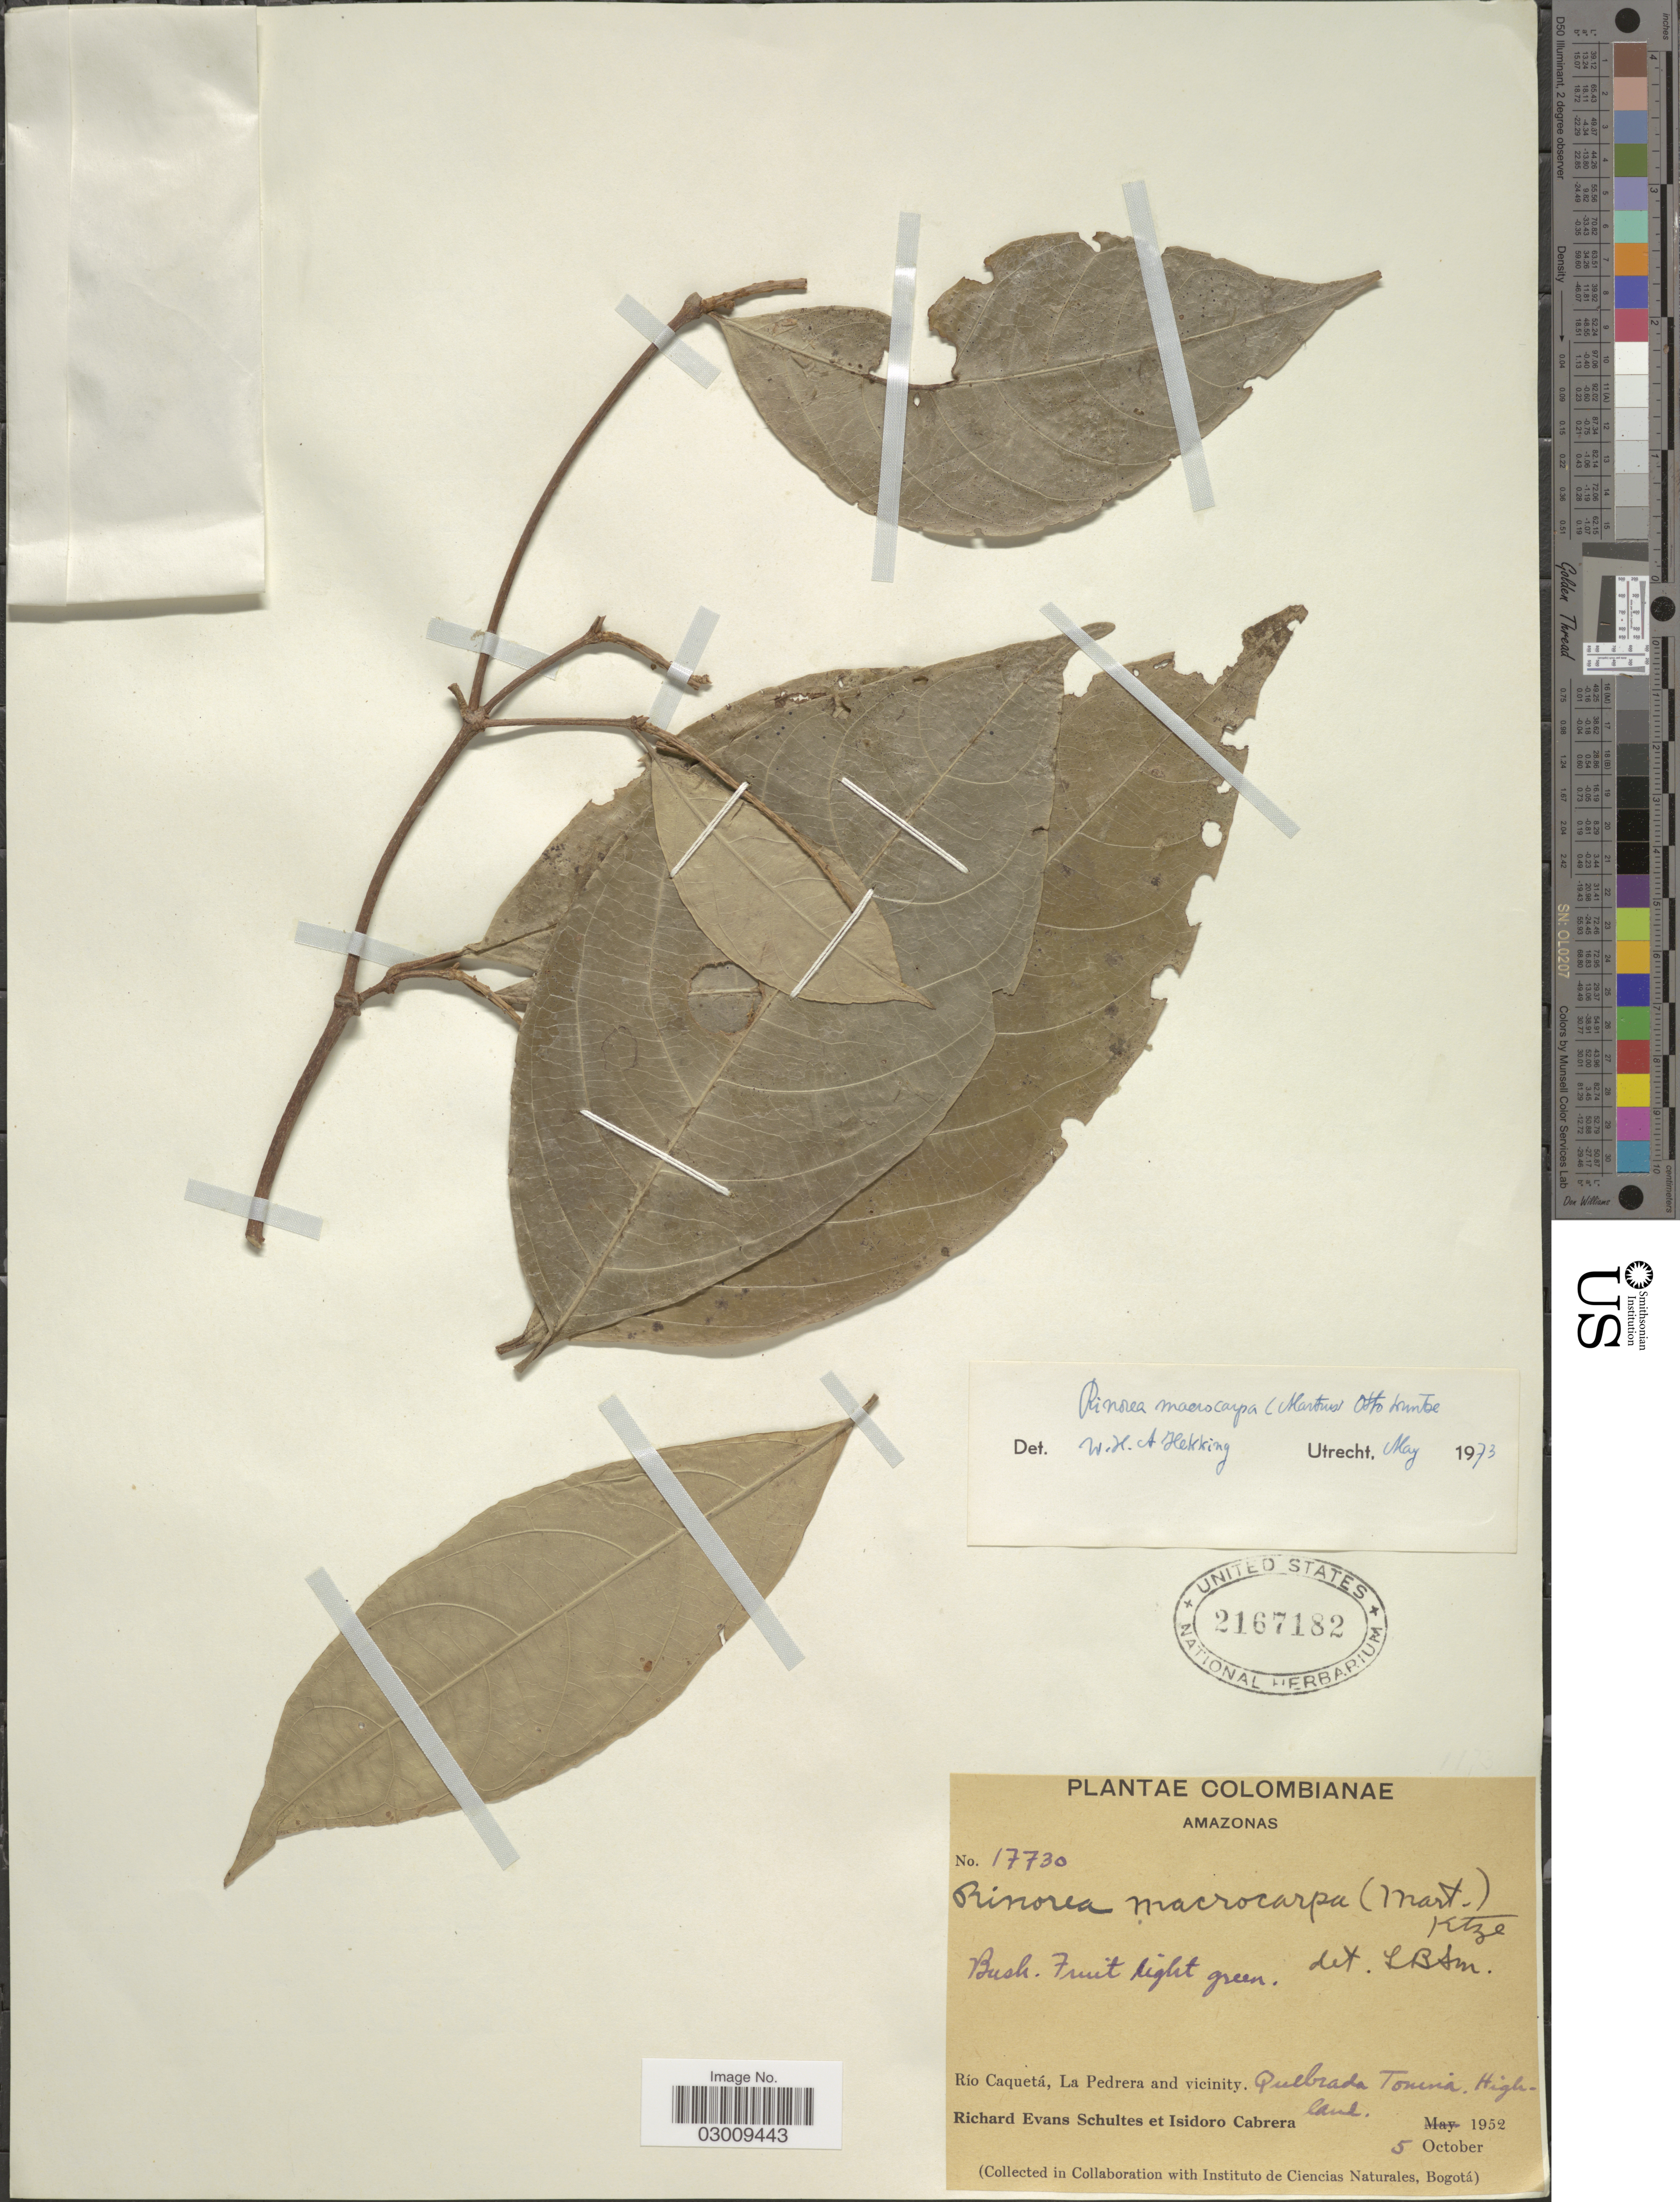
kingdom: Plantae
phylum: Tracheophyta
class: Magnoliopsida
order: Malpighiales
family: Violaceae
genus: Rinorea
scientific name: Rinorea macrocarpa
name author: (Mart. ex Eichler) Kuntze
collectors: R. E. Schultes & I. Cabrera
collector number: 17730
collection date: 1952-10-05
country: Colombia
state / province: Amazônas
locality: Rio Caquetá, La Pedrera and vicinity. Quebrada Tonina.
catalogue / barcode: US 2167182